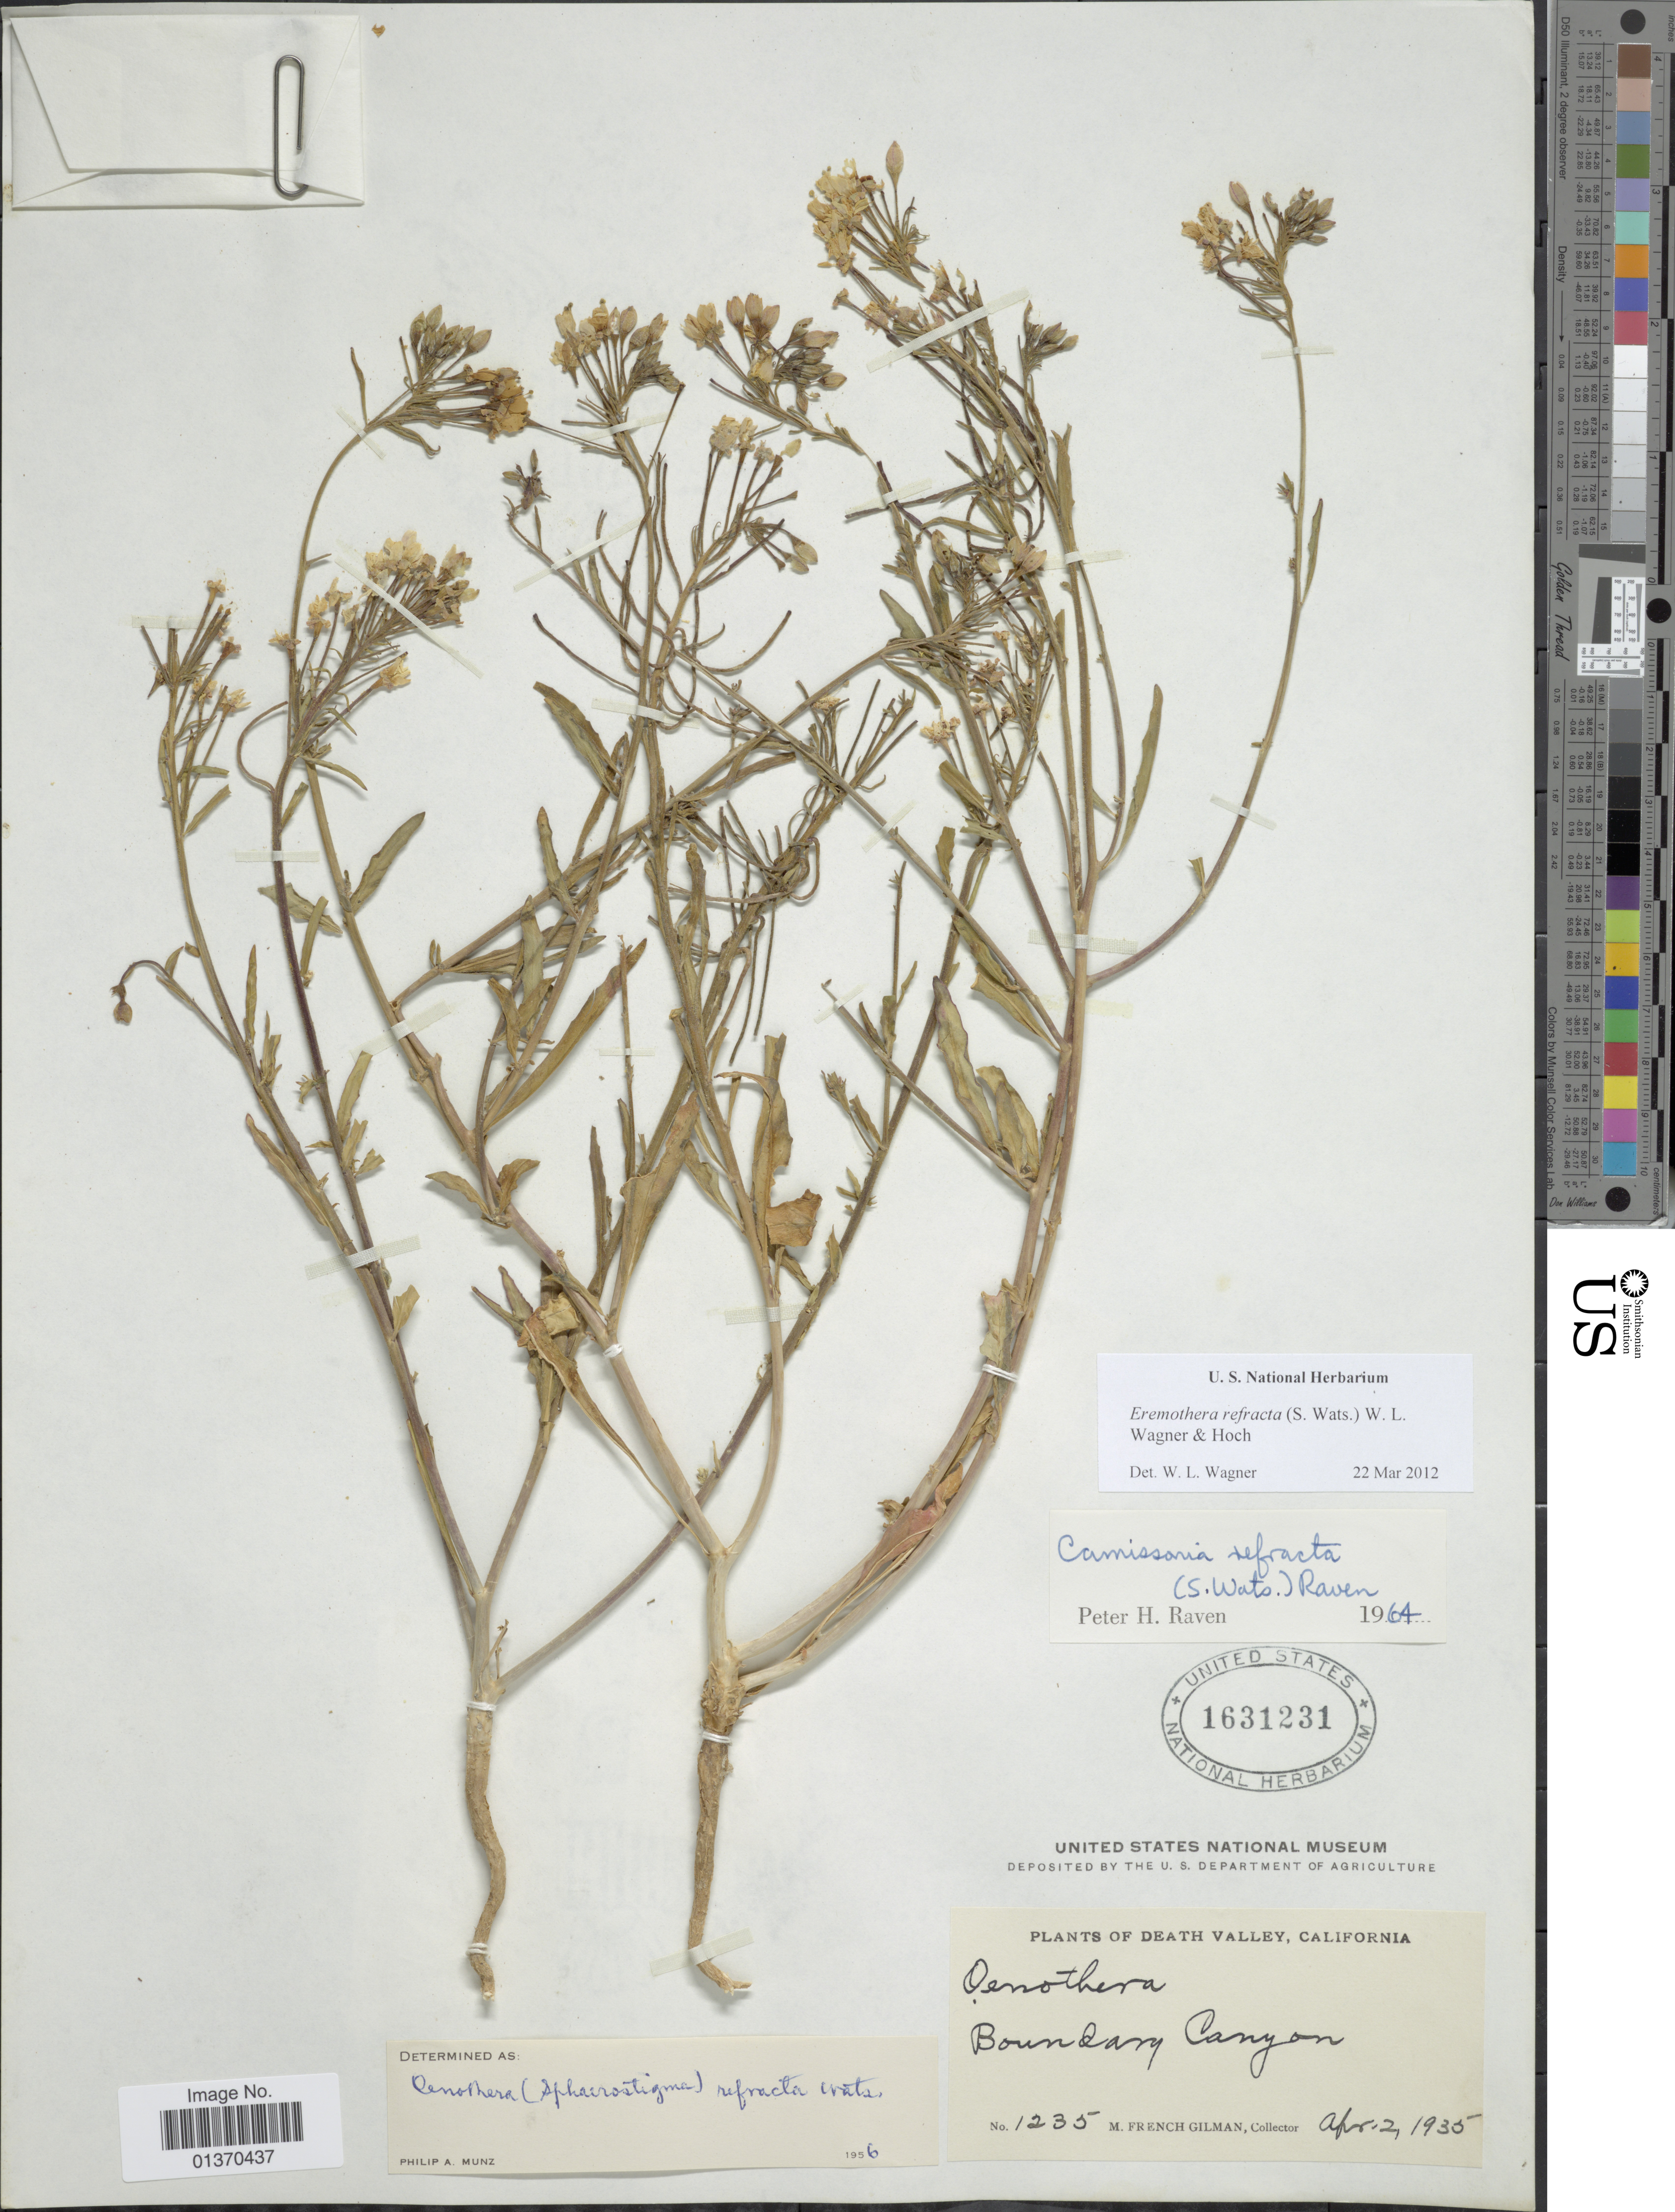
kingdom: Plantae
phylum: Tracheophyta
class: Magnoliopsida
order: Myrtales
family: Onagraceae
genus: Eremothera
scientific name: Eremothera refracta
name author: (S. Watson) W.L. Wagner & Hoch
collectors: M. F. Gilman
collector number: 1235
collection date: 1935-04-02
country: United States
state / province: California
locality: Death Valley, Boundary Canyon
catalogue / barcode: US 1631231